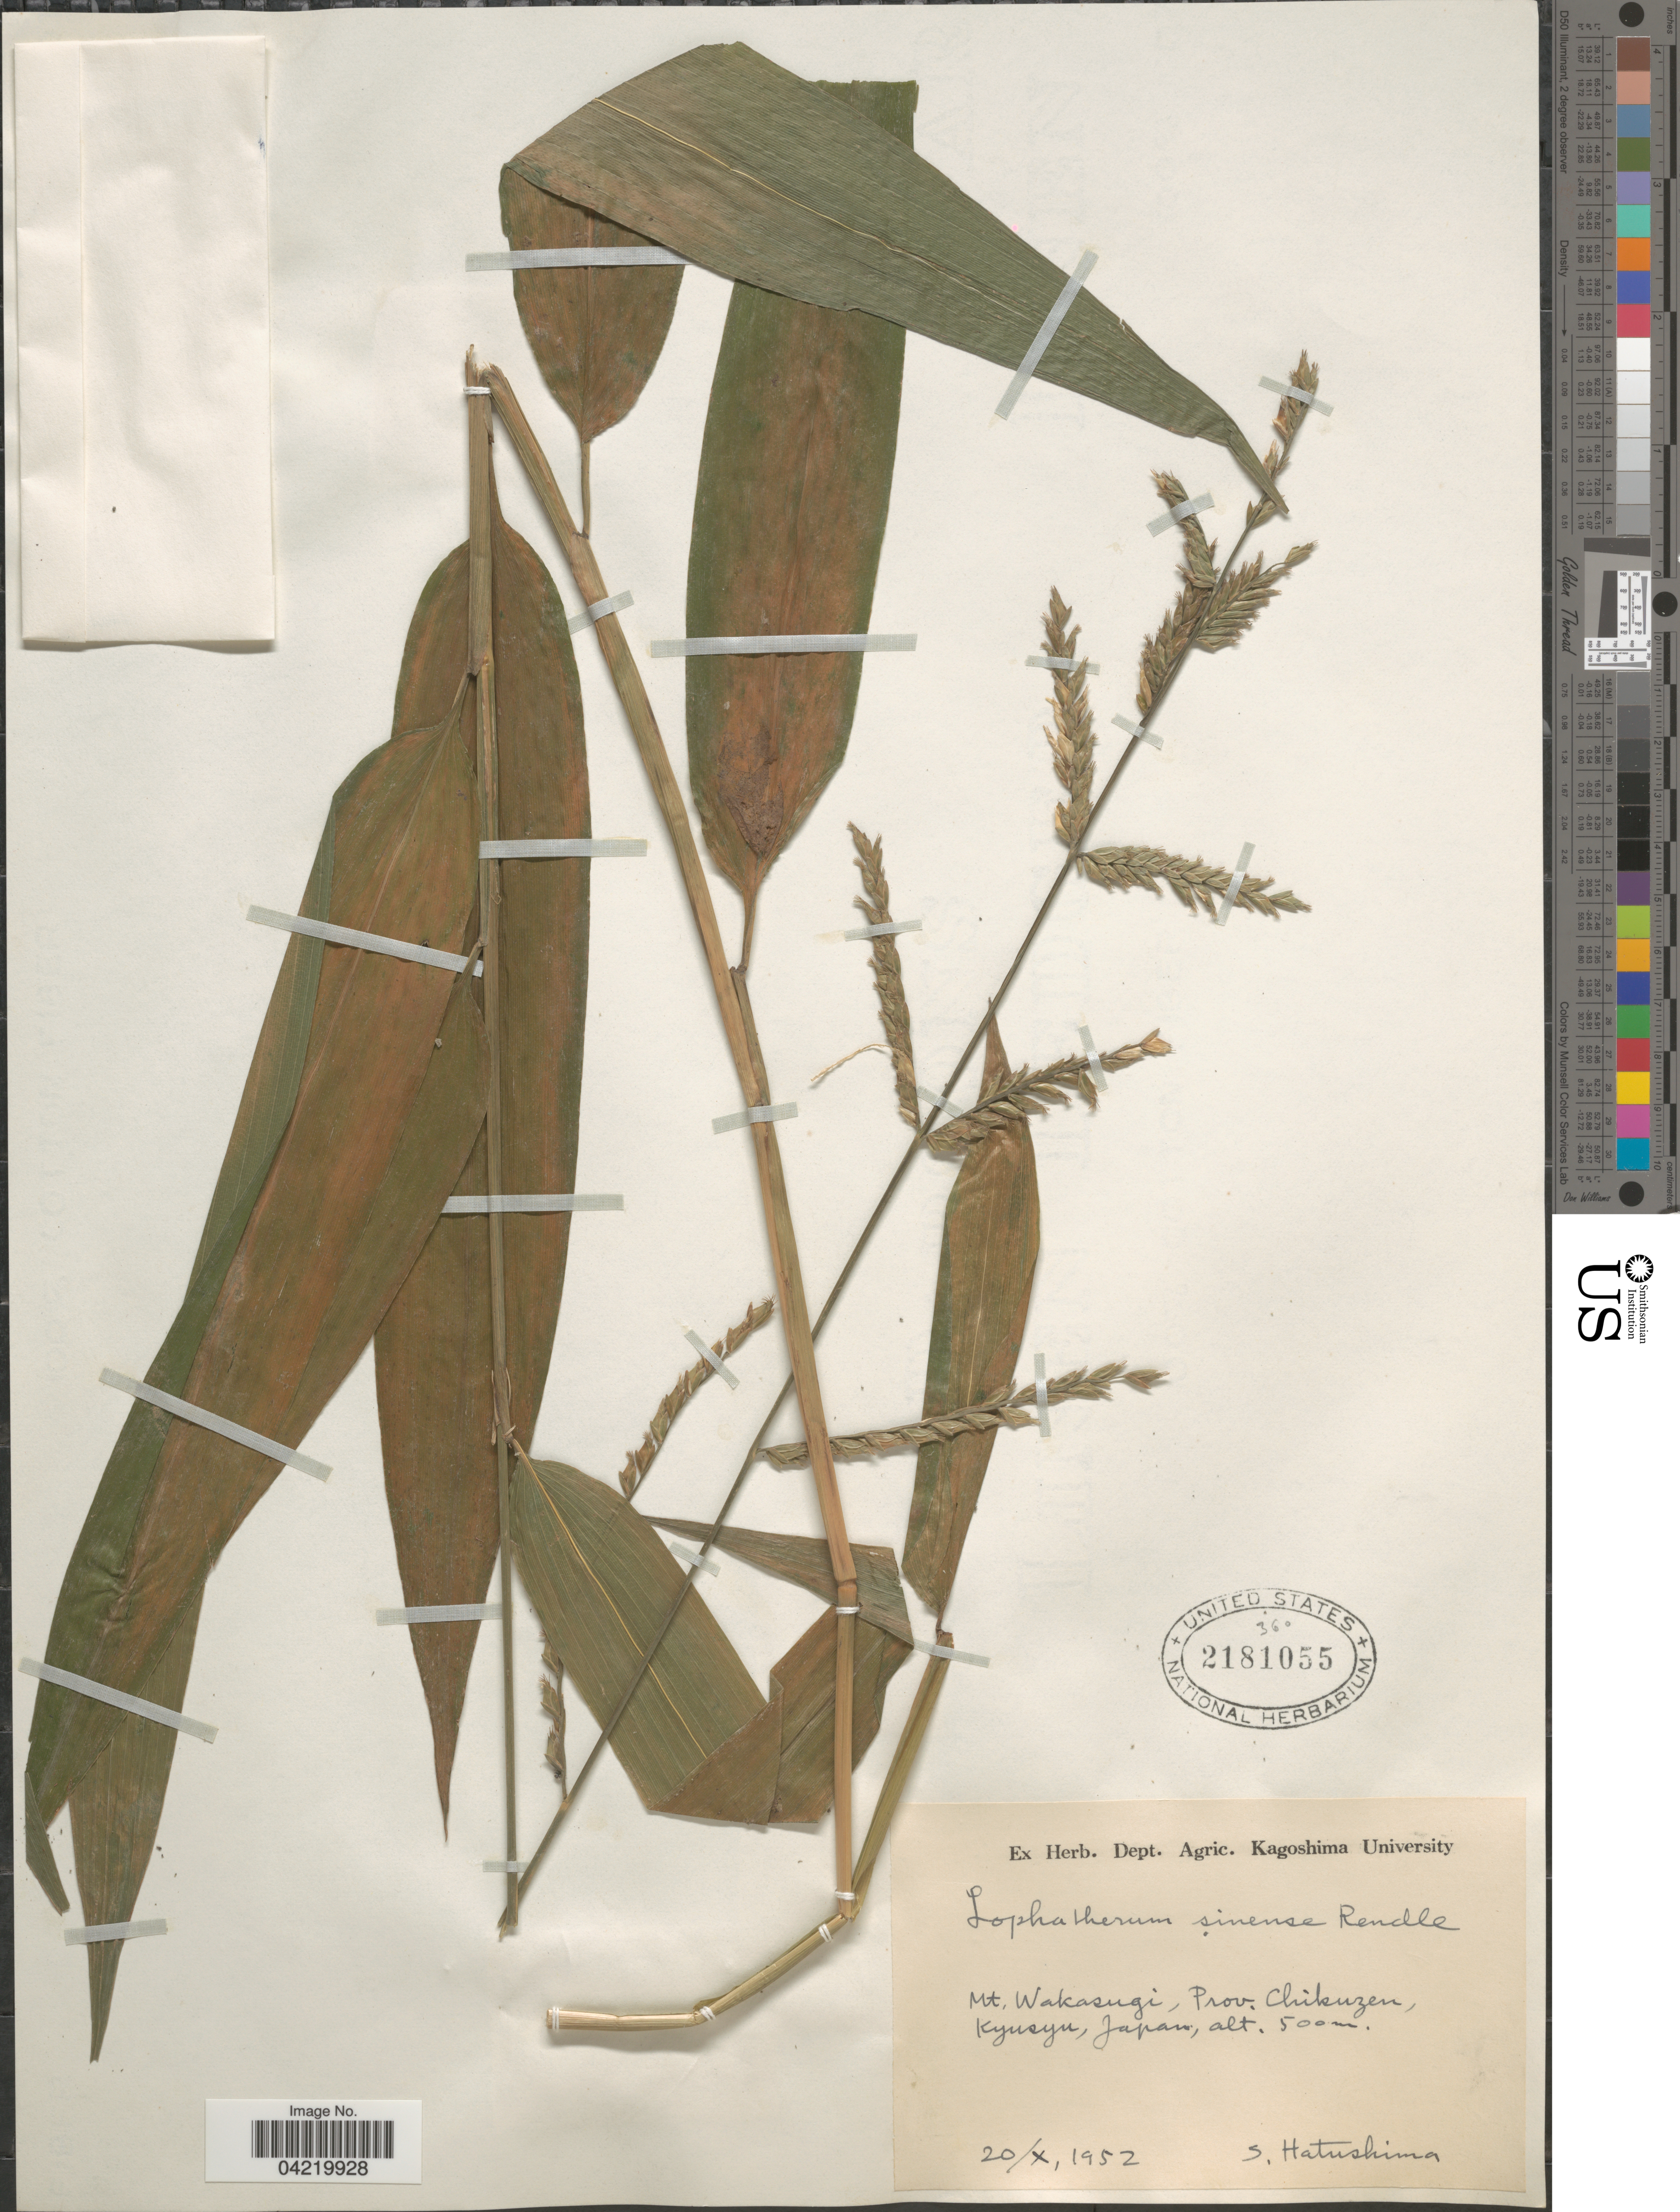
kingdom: Plantae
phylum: Tracheophyta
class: Liliopsida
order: Poales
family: Poaceae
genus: Lophatherum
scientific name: Lophatherum sinense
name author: Rendle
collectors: S. Hatushima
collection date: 1952-10-20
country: Japan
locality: Mt. Wakasugi, Prov. Chikuzen, Kyusyu.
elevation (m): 500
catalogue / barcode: US 2181055